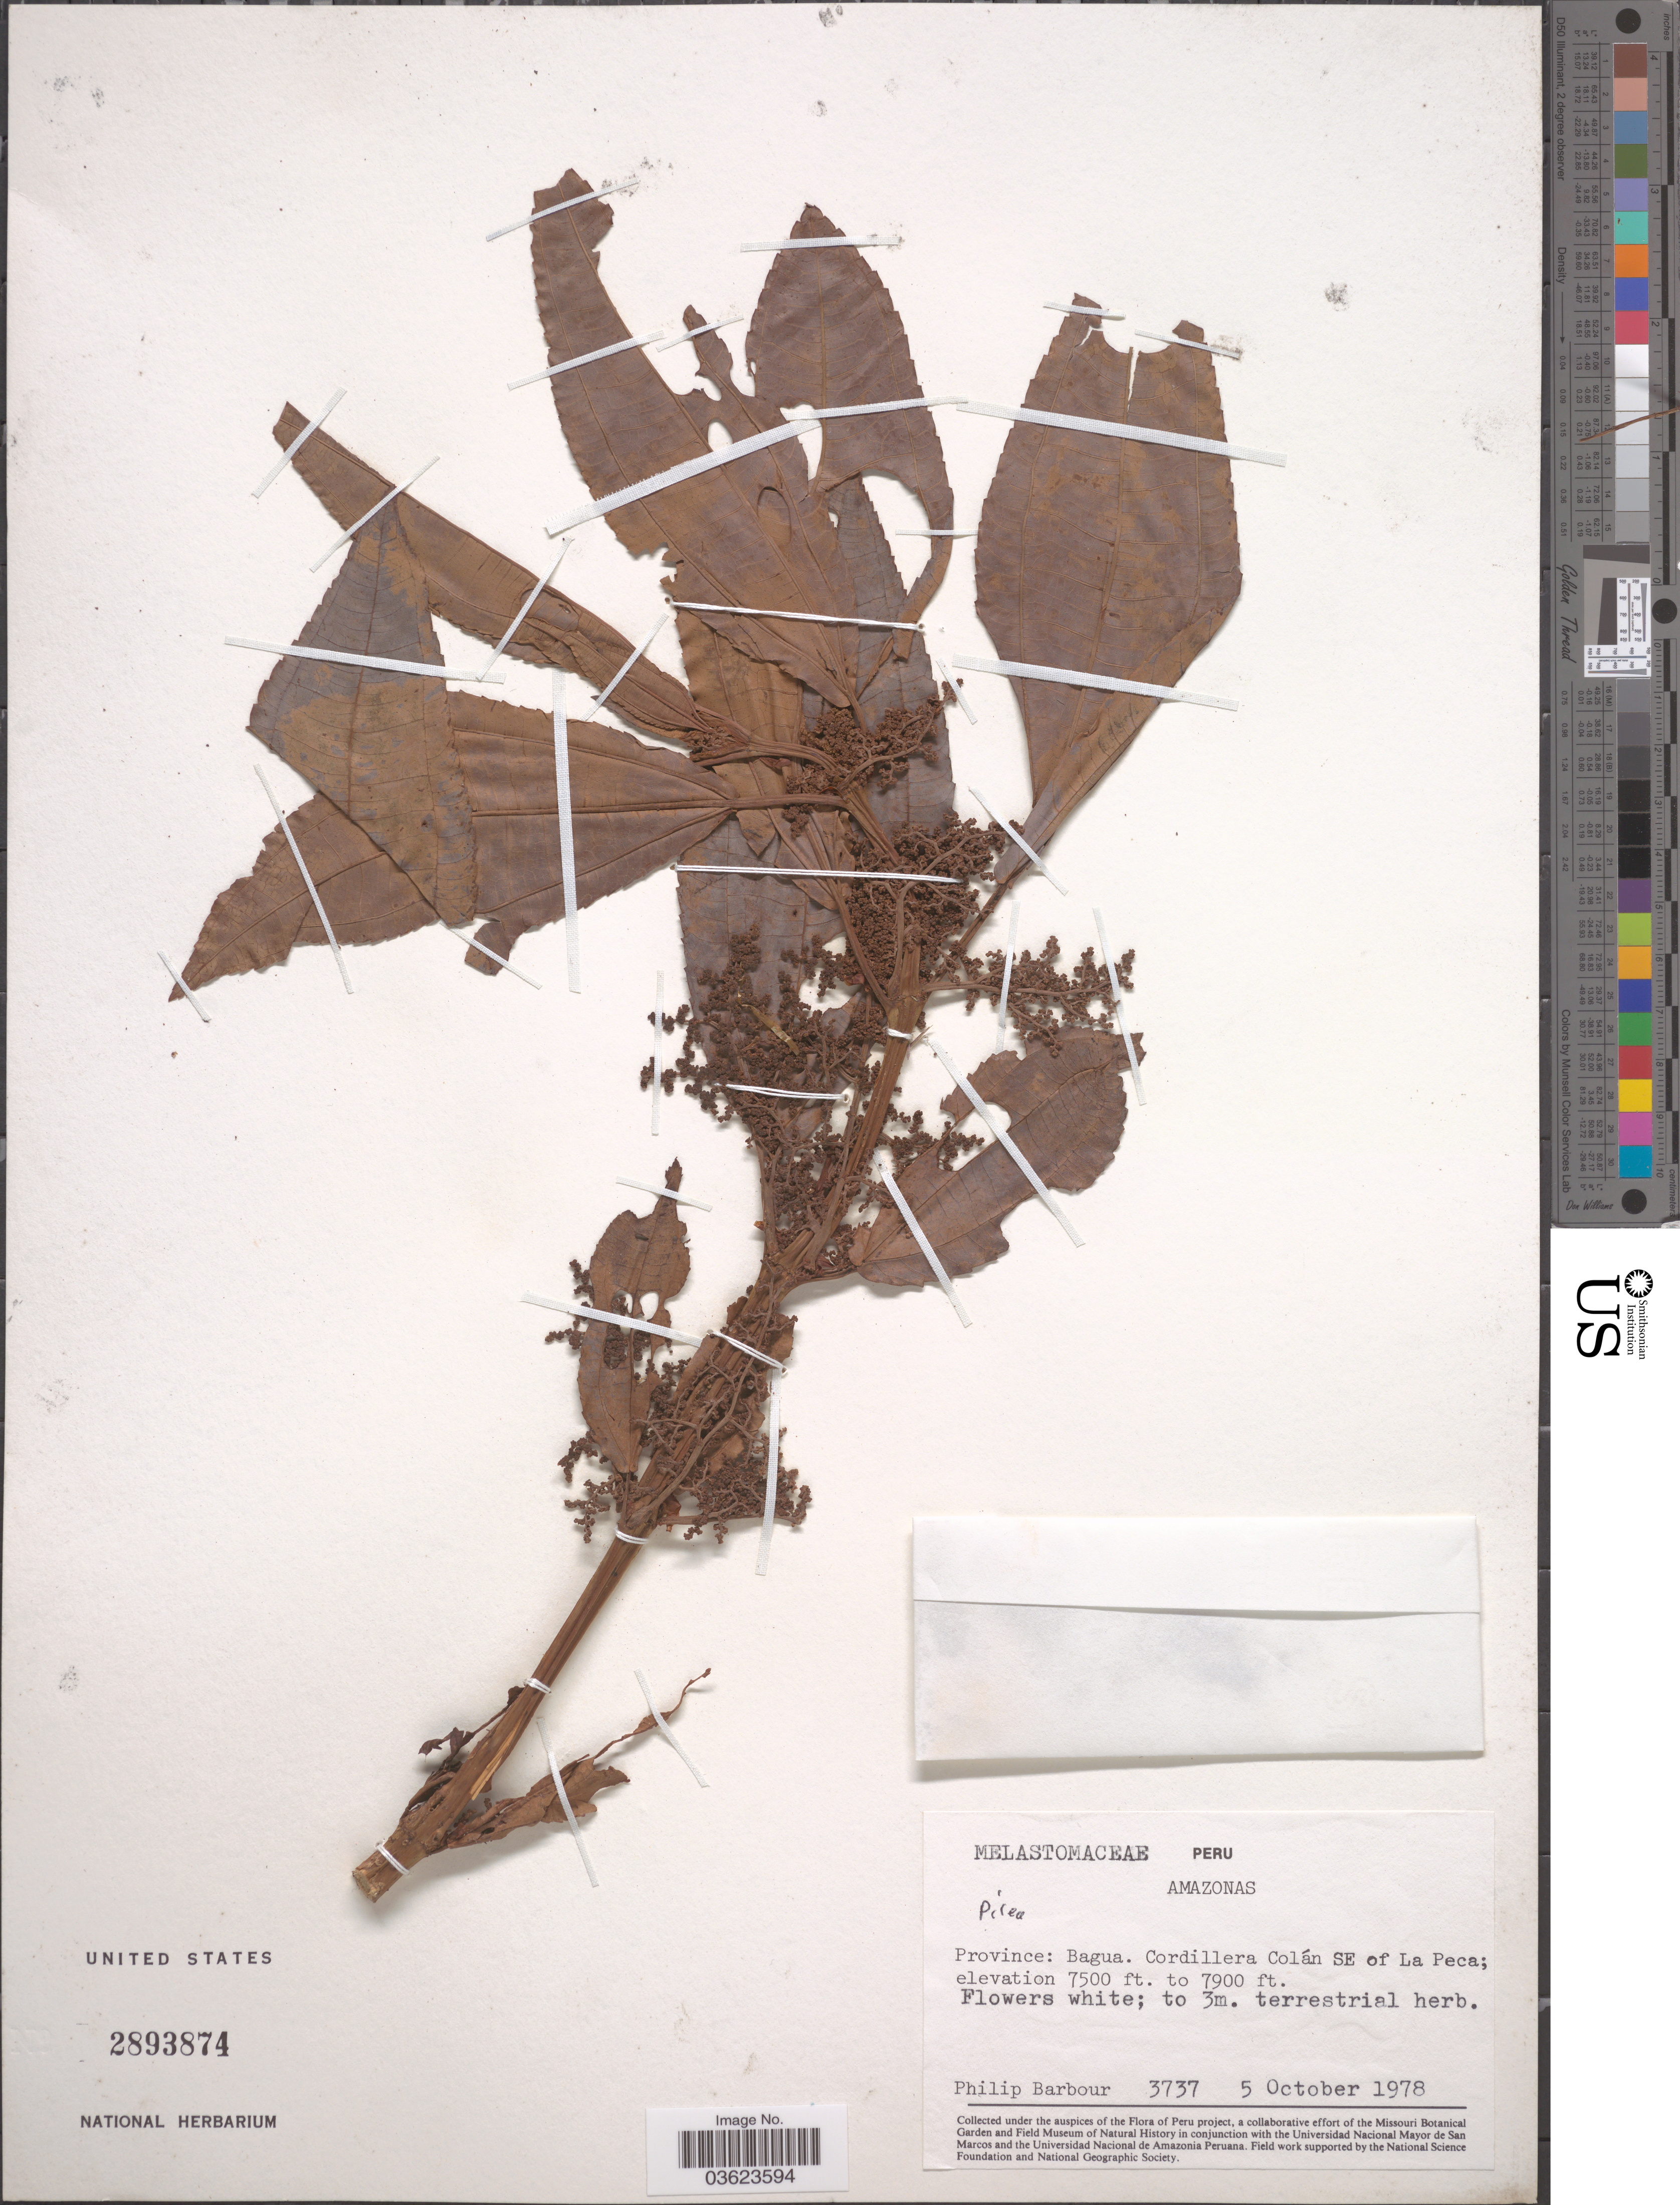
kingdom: Plantae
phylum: Tracheophyta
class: Magnoliopsida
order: Rosales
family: Urticaceae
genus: Pilea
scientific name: Pilea sp.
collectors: P. Barbour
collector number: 3737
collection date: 1978-10-05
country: Peru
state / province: Amazonas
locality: Province: Bagua. Cordillera Colán SE of La Peca.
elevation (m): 2286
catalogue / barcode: US 2893874